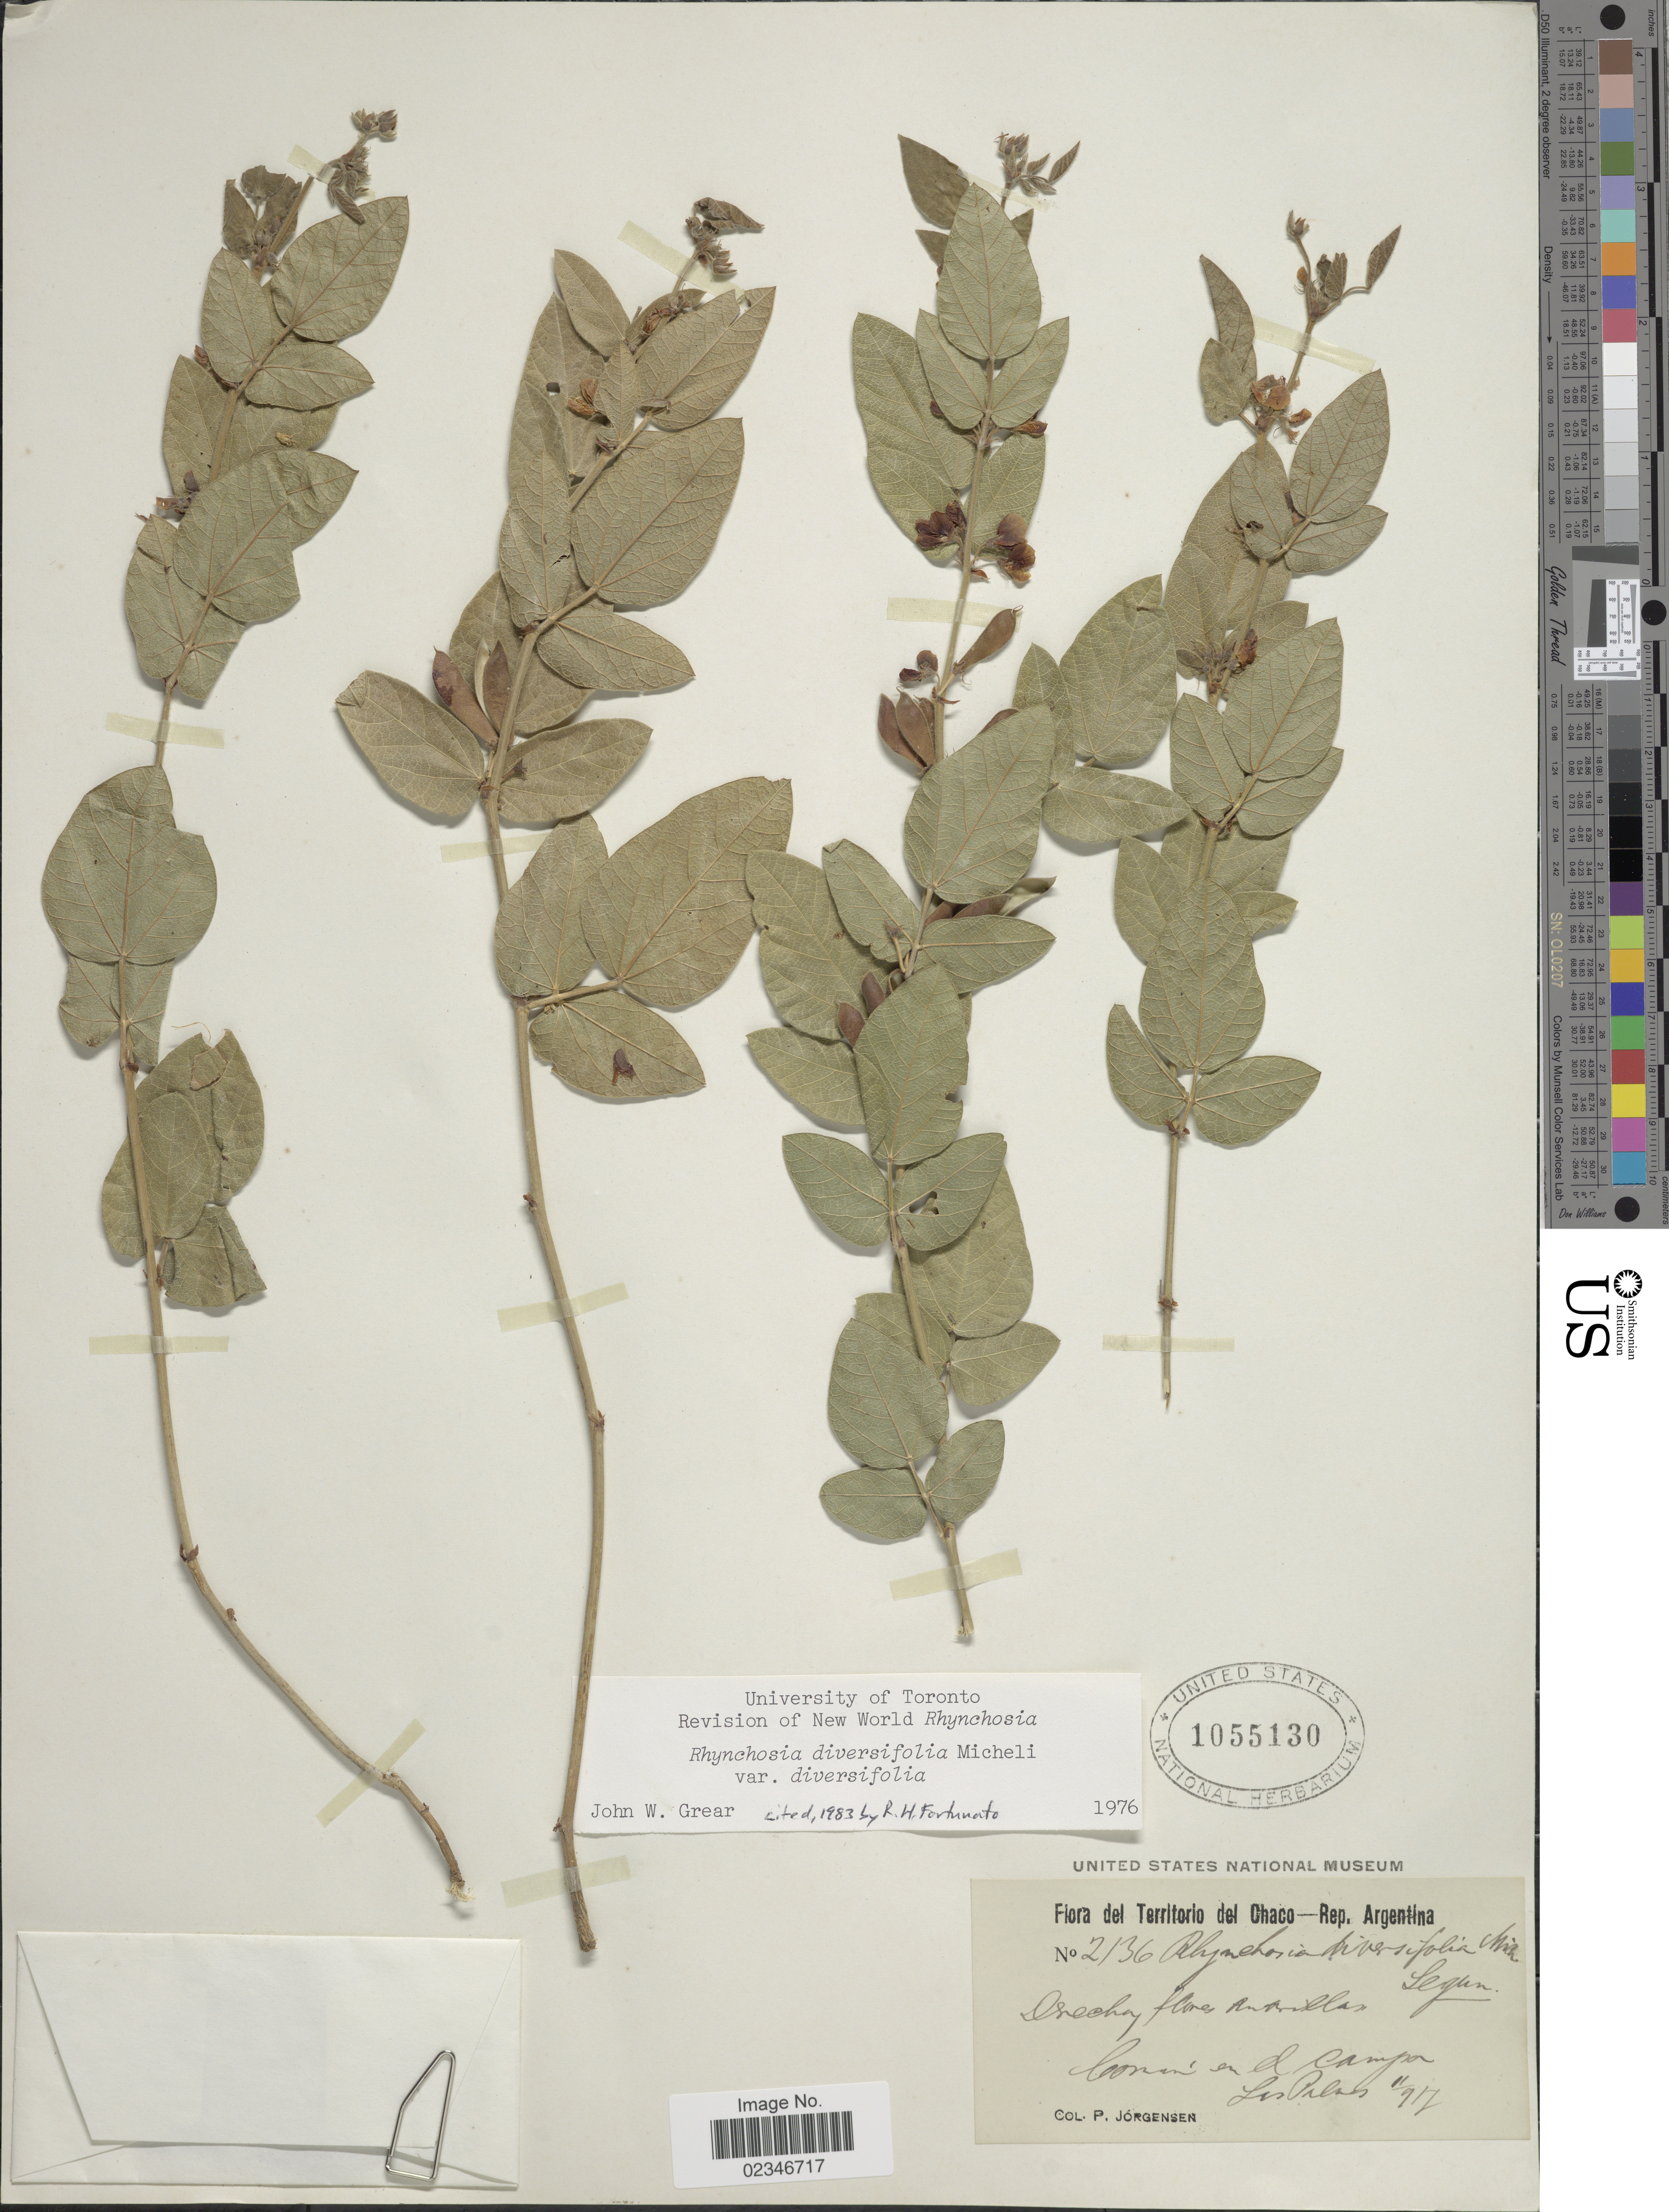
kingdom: Plantae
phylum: Tracheophyta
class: Magnoliopsida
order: Fabales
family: Fabaceae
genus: Rhynchosia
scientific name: Rhynchosia diversifolia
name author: Micheli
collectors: P. Jörgensen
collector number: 2136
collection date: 1917-11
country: Argentina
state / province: Chaco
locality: Del Territorio del Chaco, Rep. Argentina, Comun en de Campo, Las Palmas.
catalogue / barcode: US 1055130